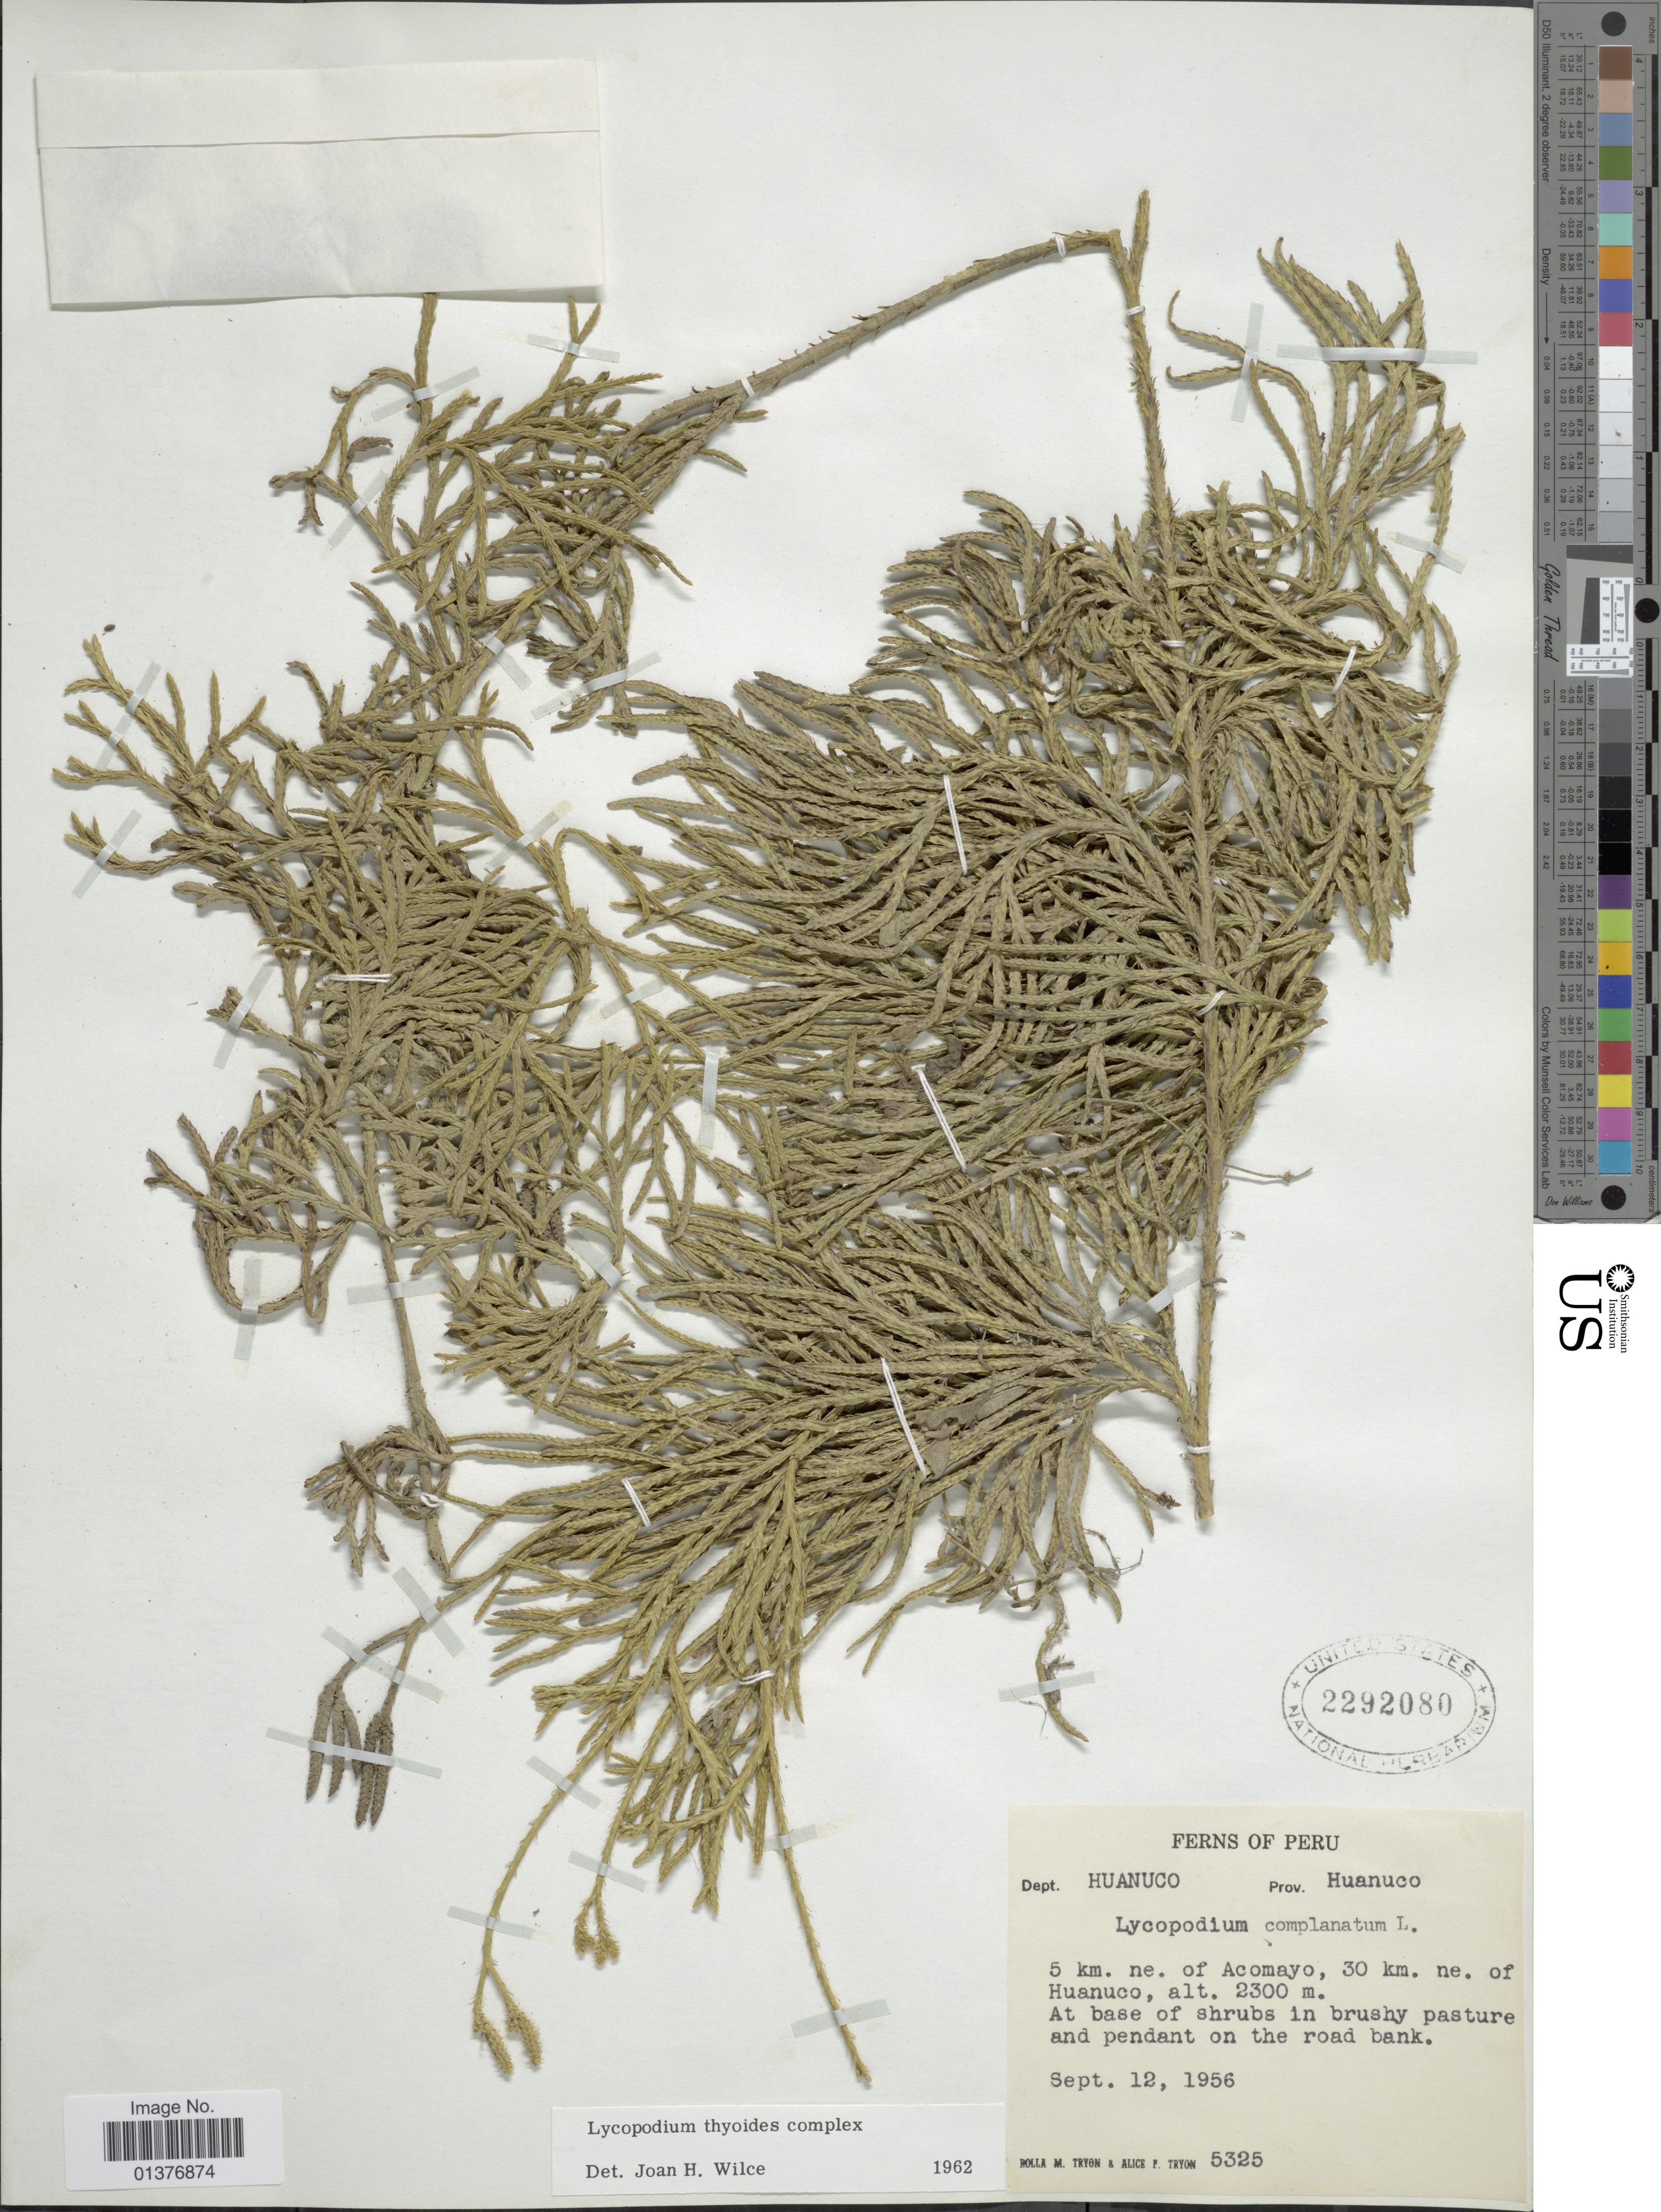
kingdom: Plantae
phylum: Tracheophyta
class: Lycopodiopsida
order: Lycopodiales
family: Lycopodiaceae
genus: Diphasiastrum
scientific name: Diphasiastrum thyoides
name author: (Humb. & Bonpl. ex Willd.) Holub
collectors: R. M. Tryon & A. F. Tryon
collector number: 5325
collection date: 1956-09-12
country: Peru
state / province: Huánuco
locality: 5km ne. of Acomayo, 30km ne of Huanuco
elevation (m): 2300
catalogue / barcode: US 2292080